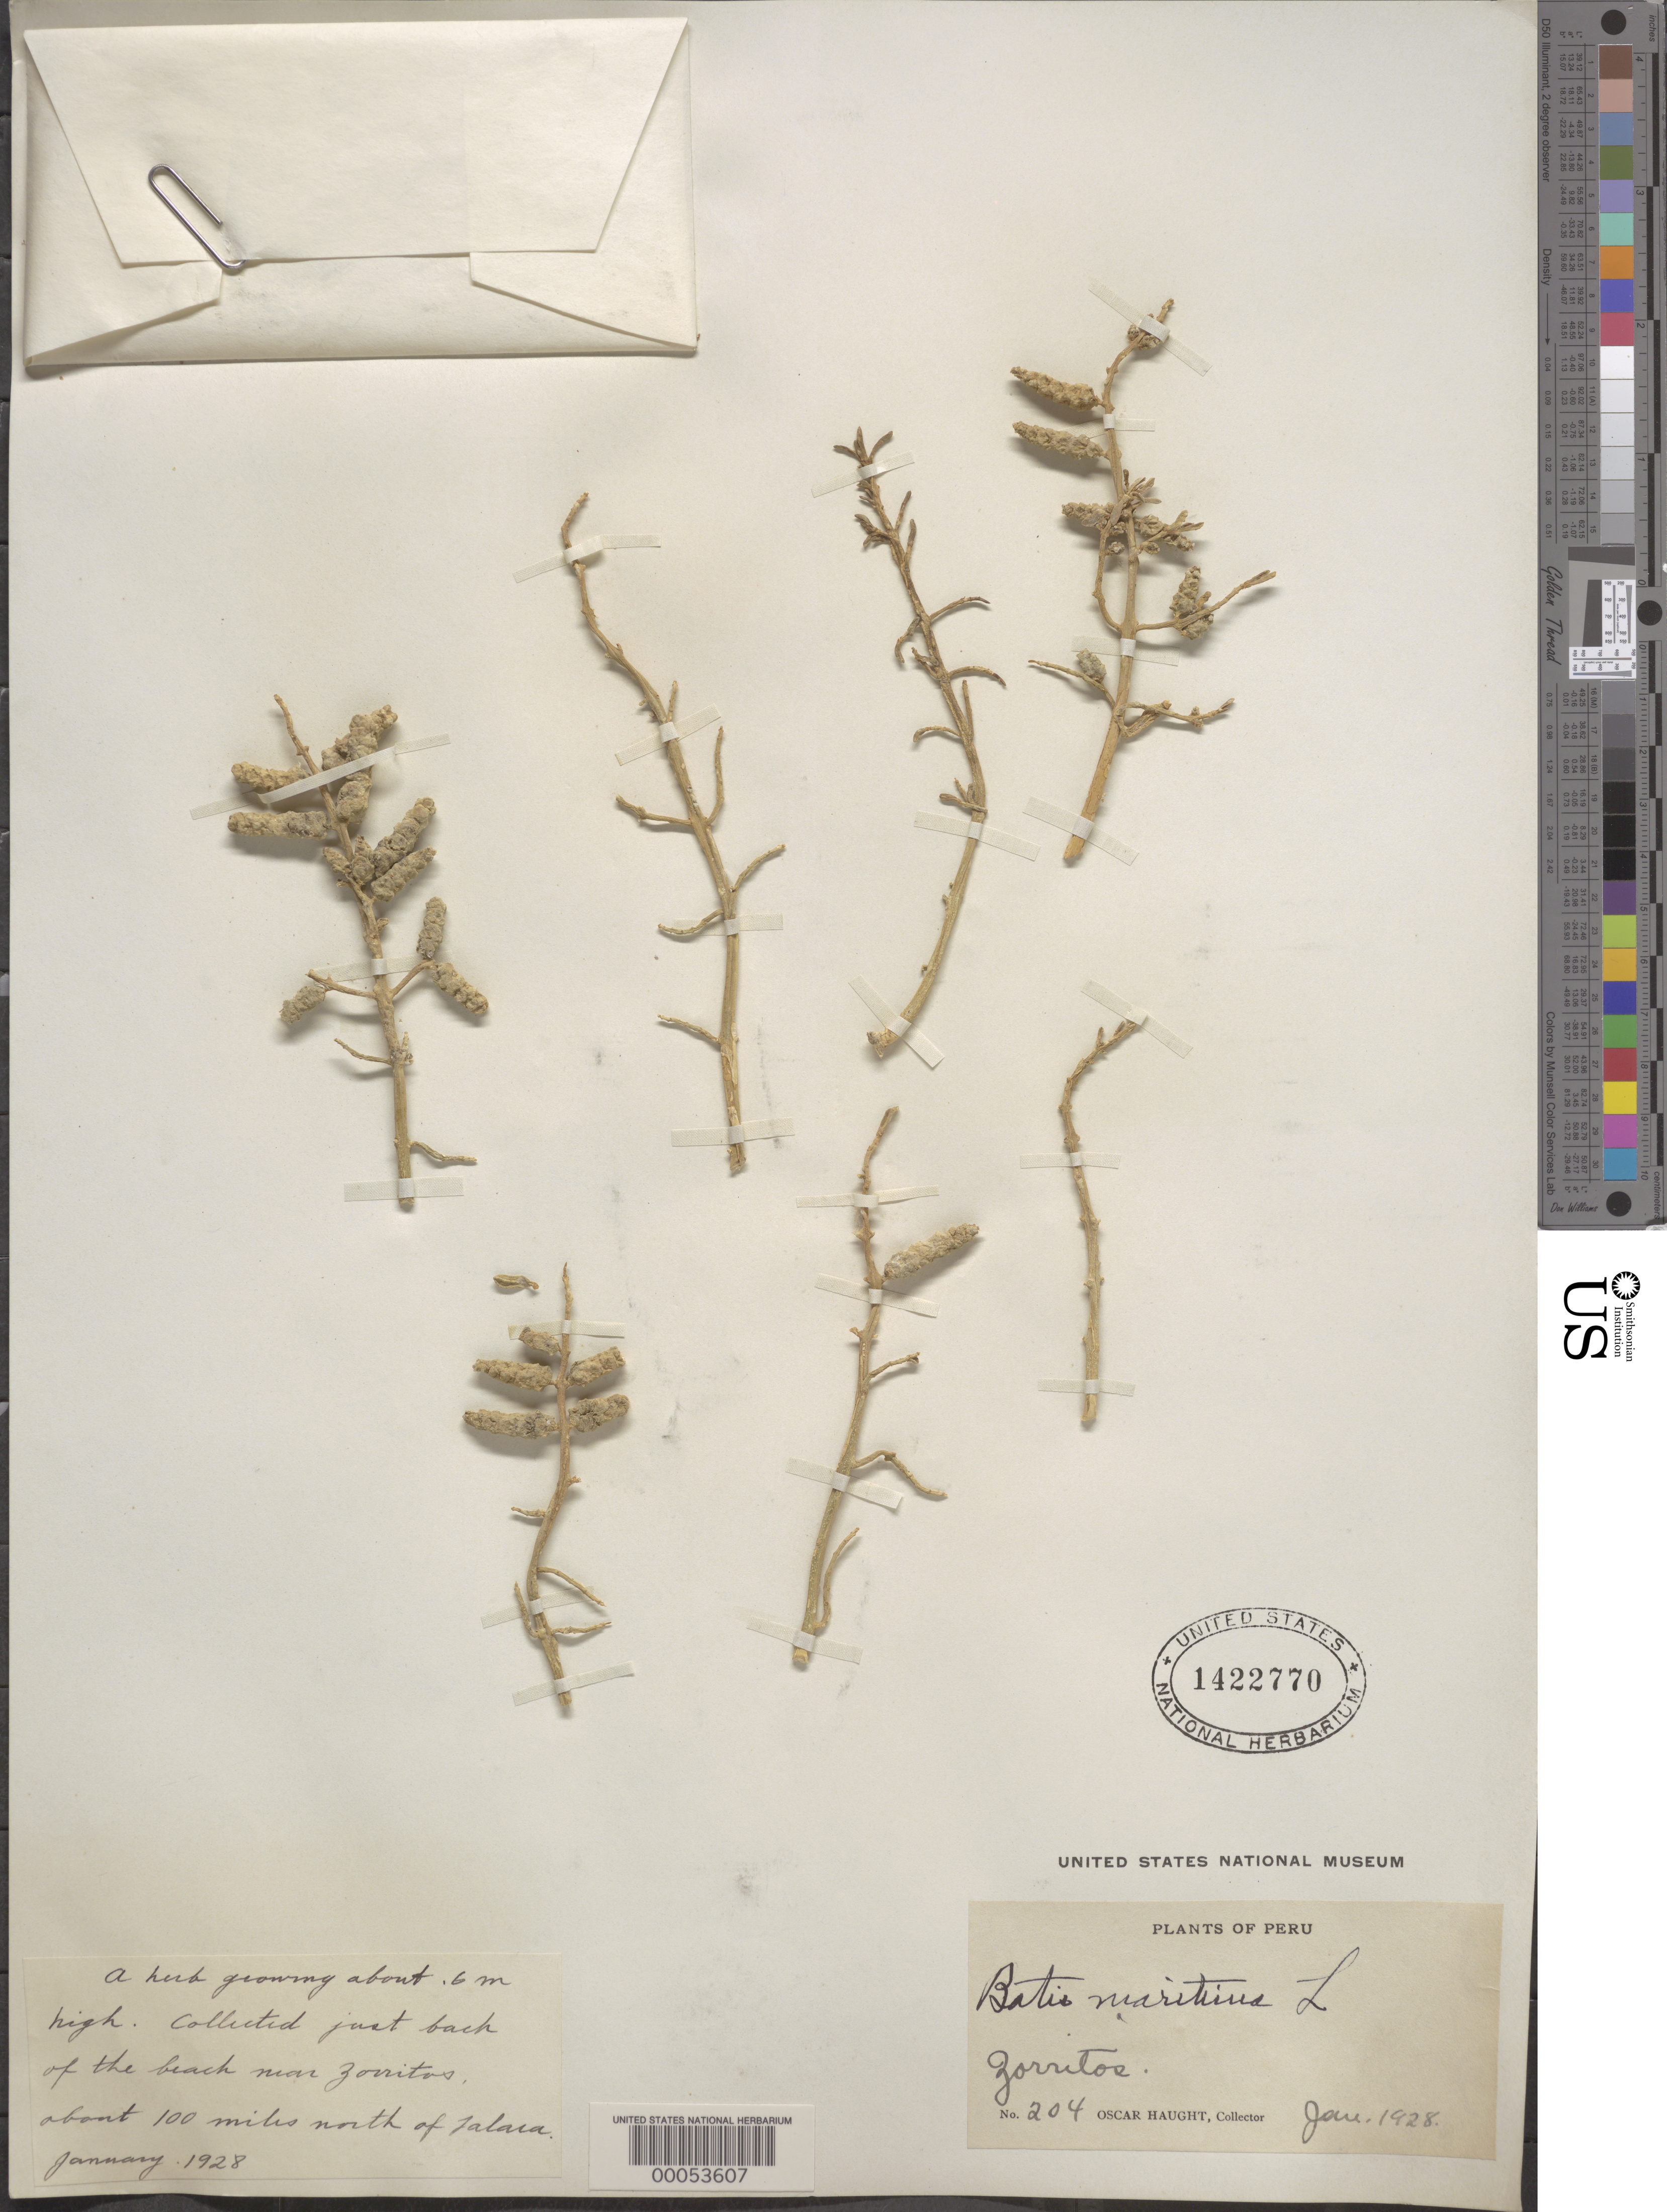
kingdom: Plantae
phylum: Tracheophyta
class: Magnoliopsida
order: Brassicales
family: Bataceae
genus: Batis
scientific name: Batis maritima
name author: L.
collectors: O. L. Haught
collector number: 204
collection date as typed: Jan 1928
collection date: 1928-01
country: Peru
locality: Zorritas back of beach near Zorritas about 100 miles N of Falara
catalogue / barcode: US 1422770